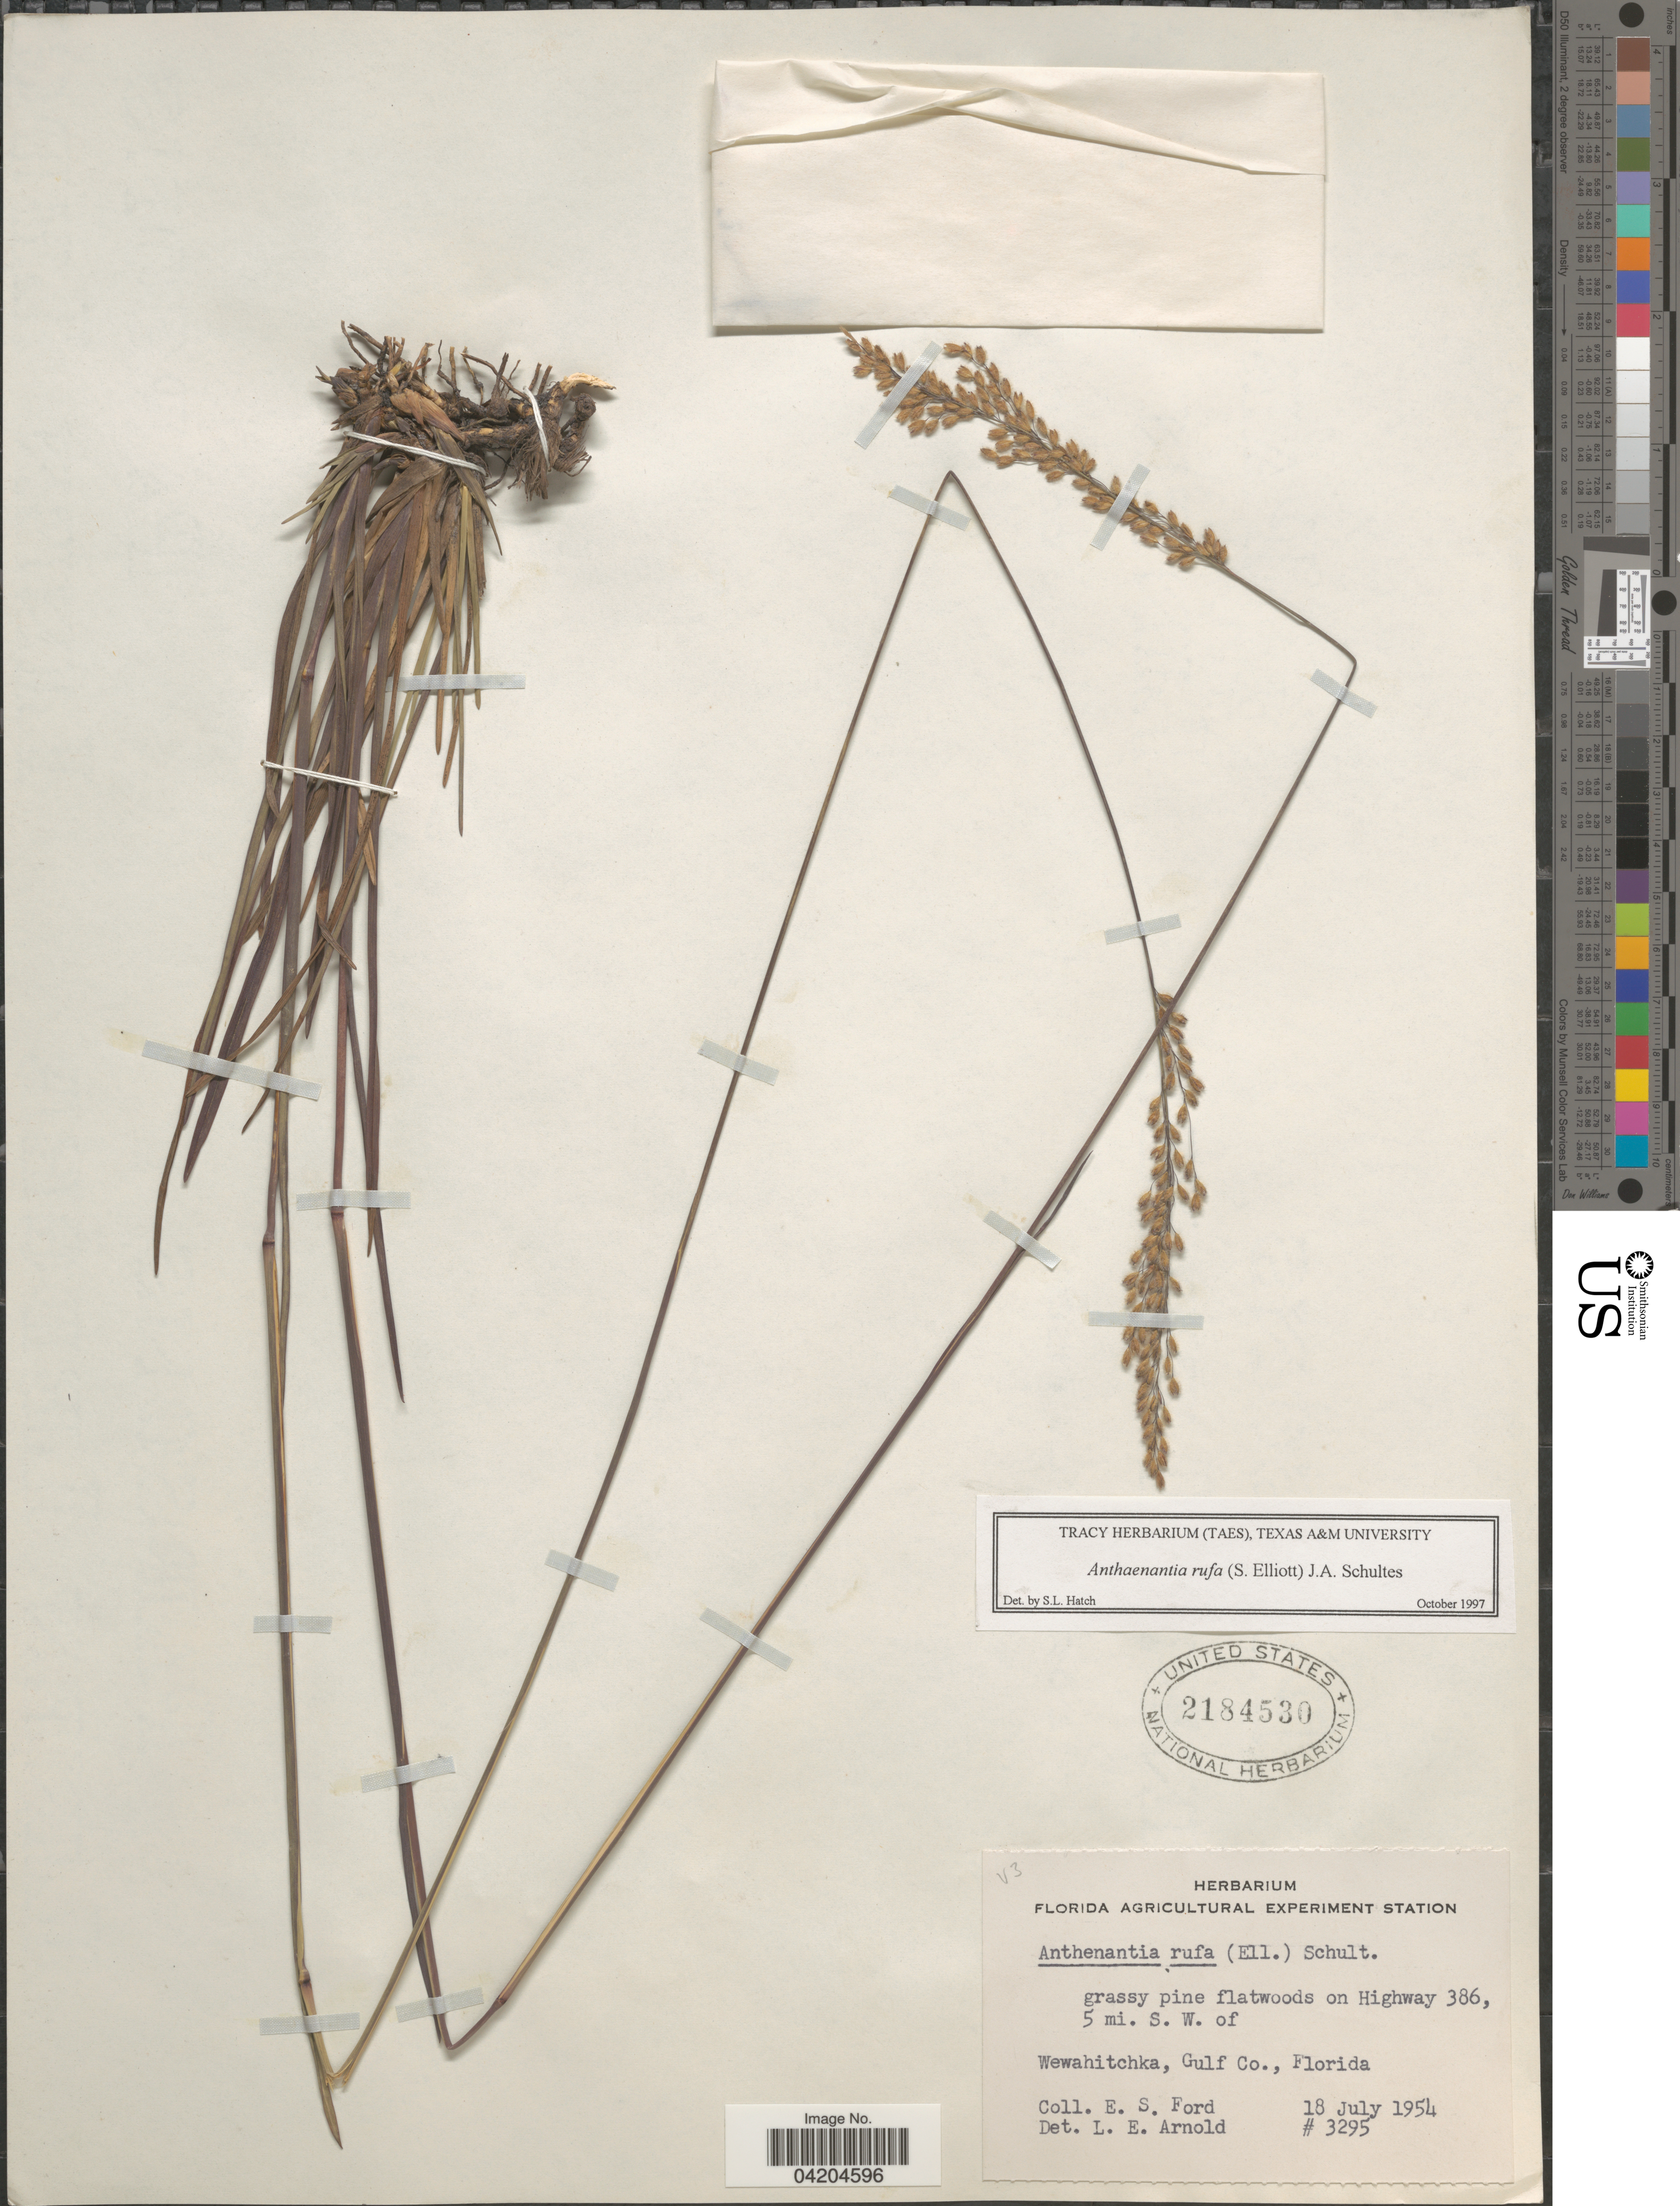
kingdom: Plantae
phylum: Tracheophyta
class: Liliopsida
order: Poales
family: Poaceae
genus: Anthaenantia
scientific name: Anthaenantia rufa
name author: (Elliott) Schult.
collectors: E. Ford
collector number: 3295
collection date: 1954-07-18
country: United States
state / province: Florida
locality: Grassy pine flatwoods on Highway 386, 5 mi. S. W. of Wewahitchka, Gulf Co.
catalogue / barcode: US 2184530